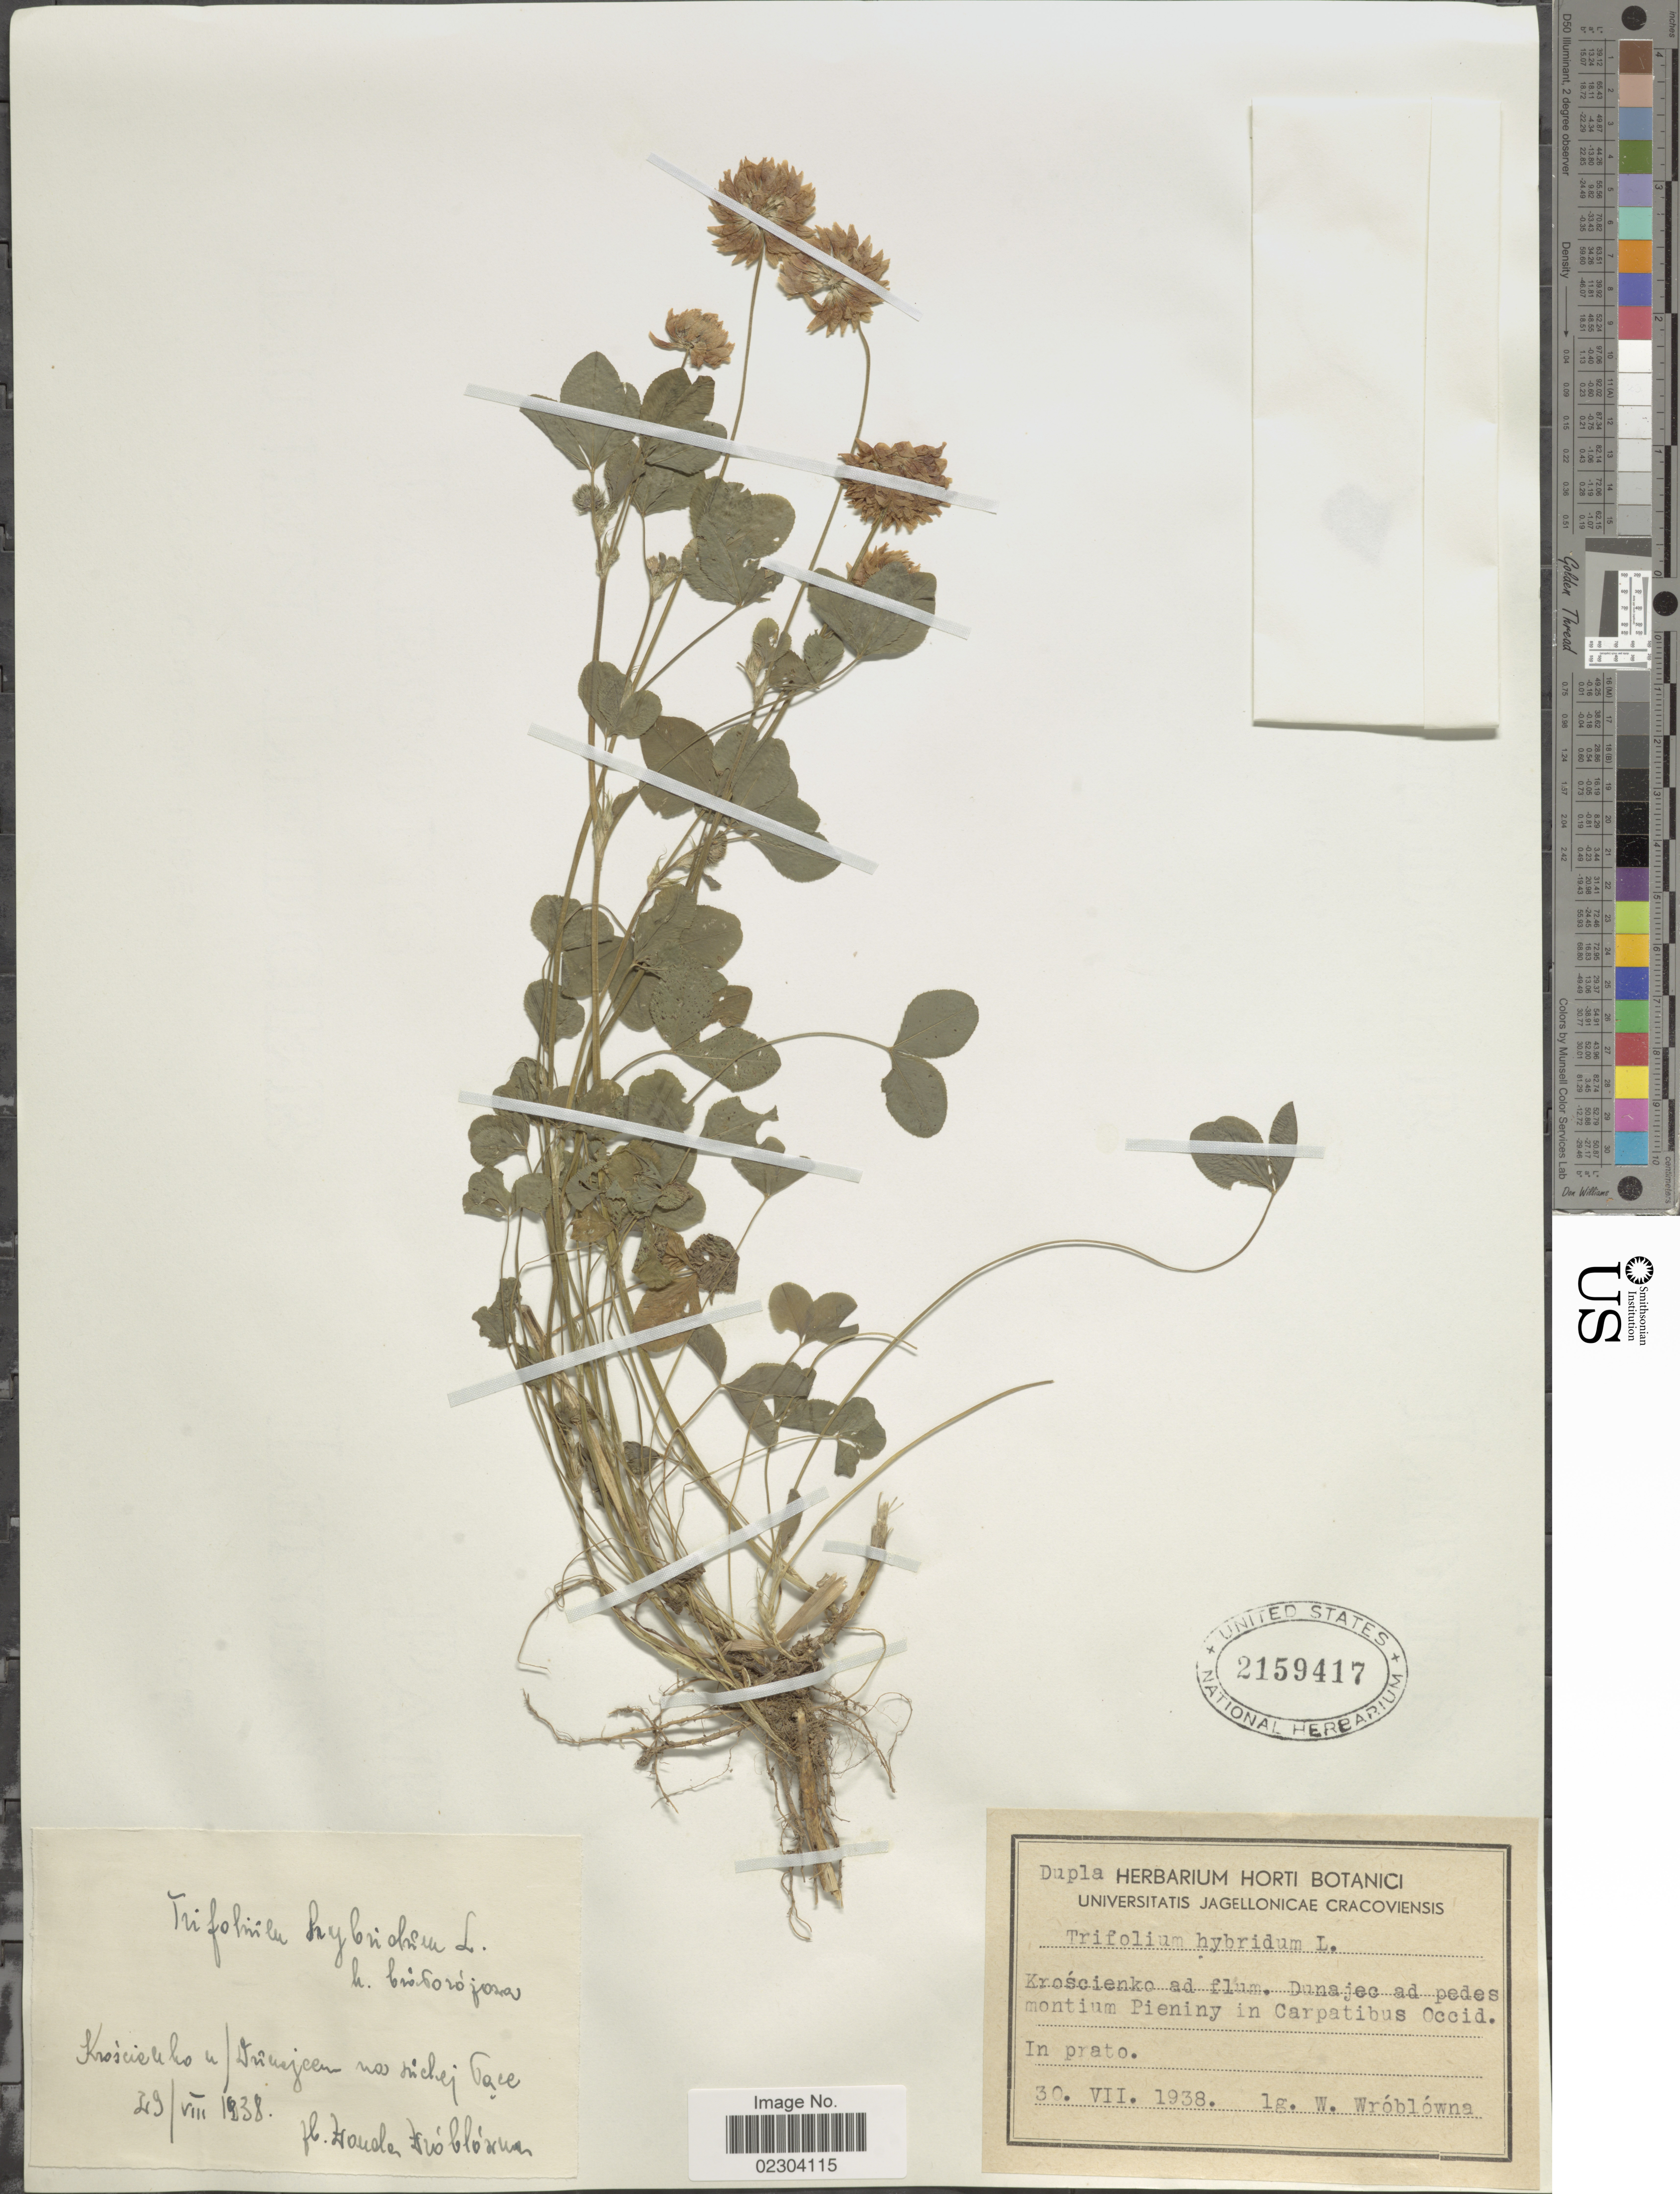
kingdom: Plantae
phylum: Tracheophyta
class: Magnoliopsida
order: Fabales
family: Fabaceae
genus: Trifolium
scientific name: Trifolium hybridum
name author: L.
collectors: W. Wróblówna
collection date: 1938-07-30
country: Poland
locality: Kroscienko ad flum. Dunajec ad pedes montium Pieniny in Carpatibus Occid. In prato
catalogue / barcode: US 2159417